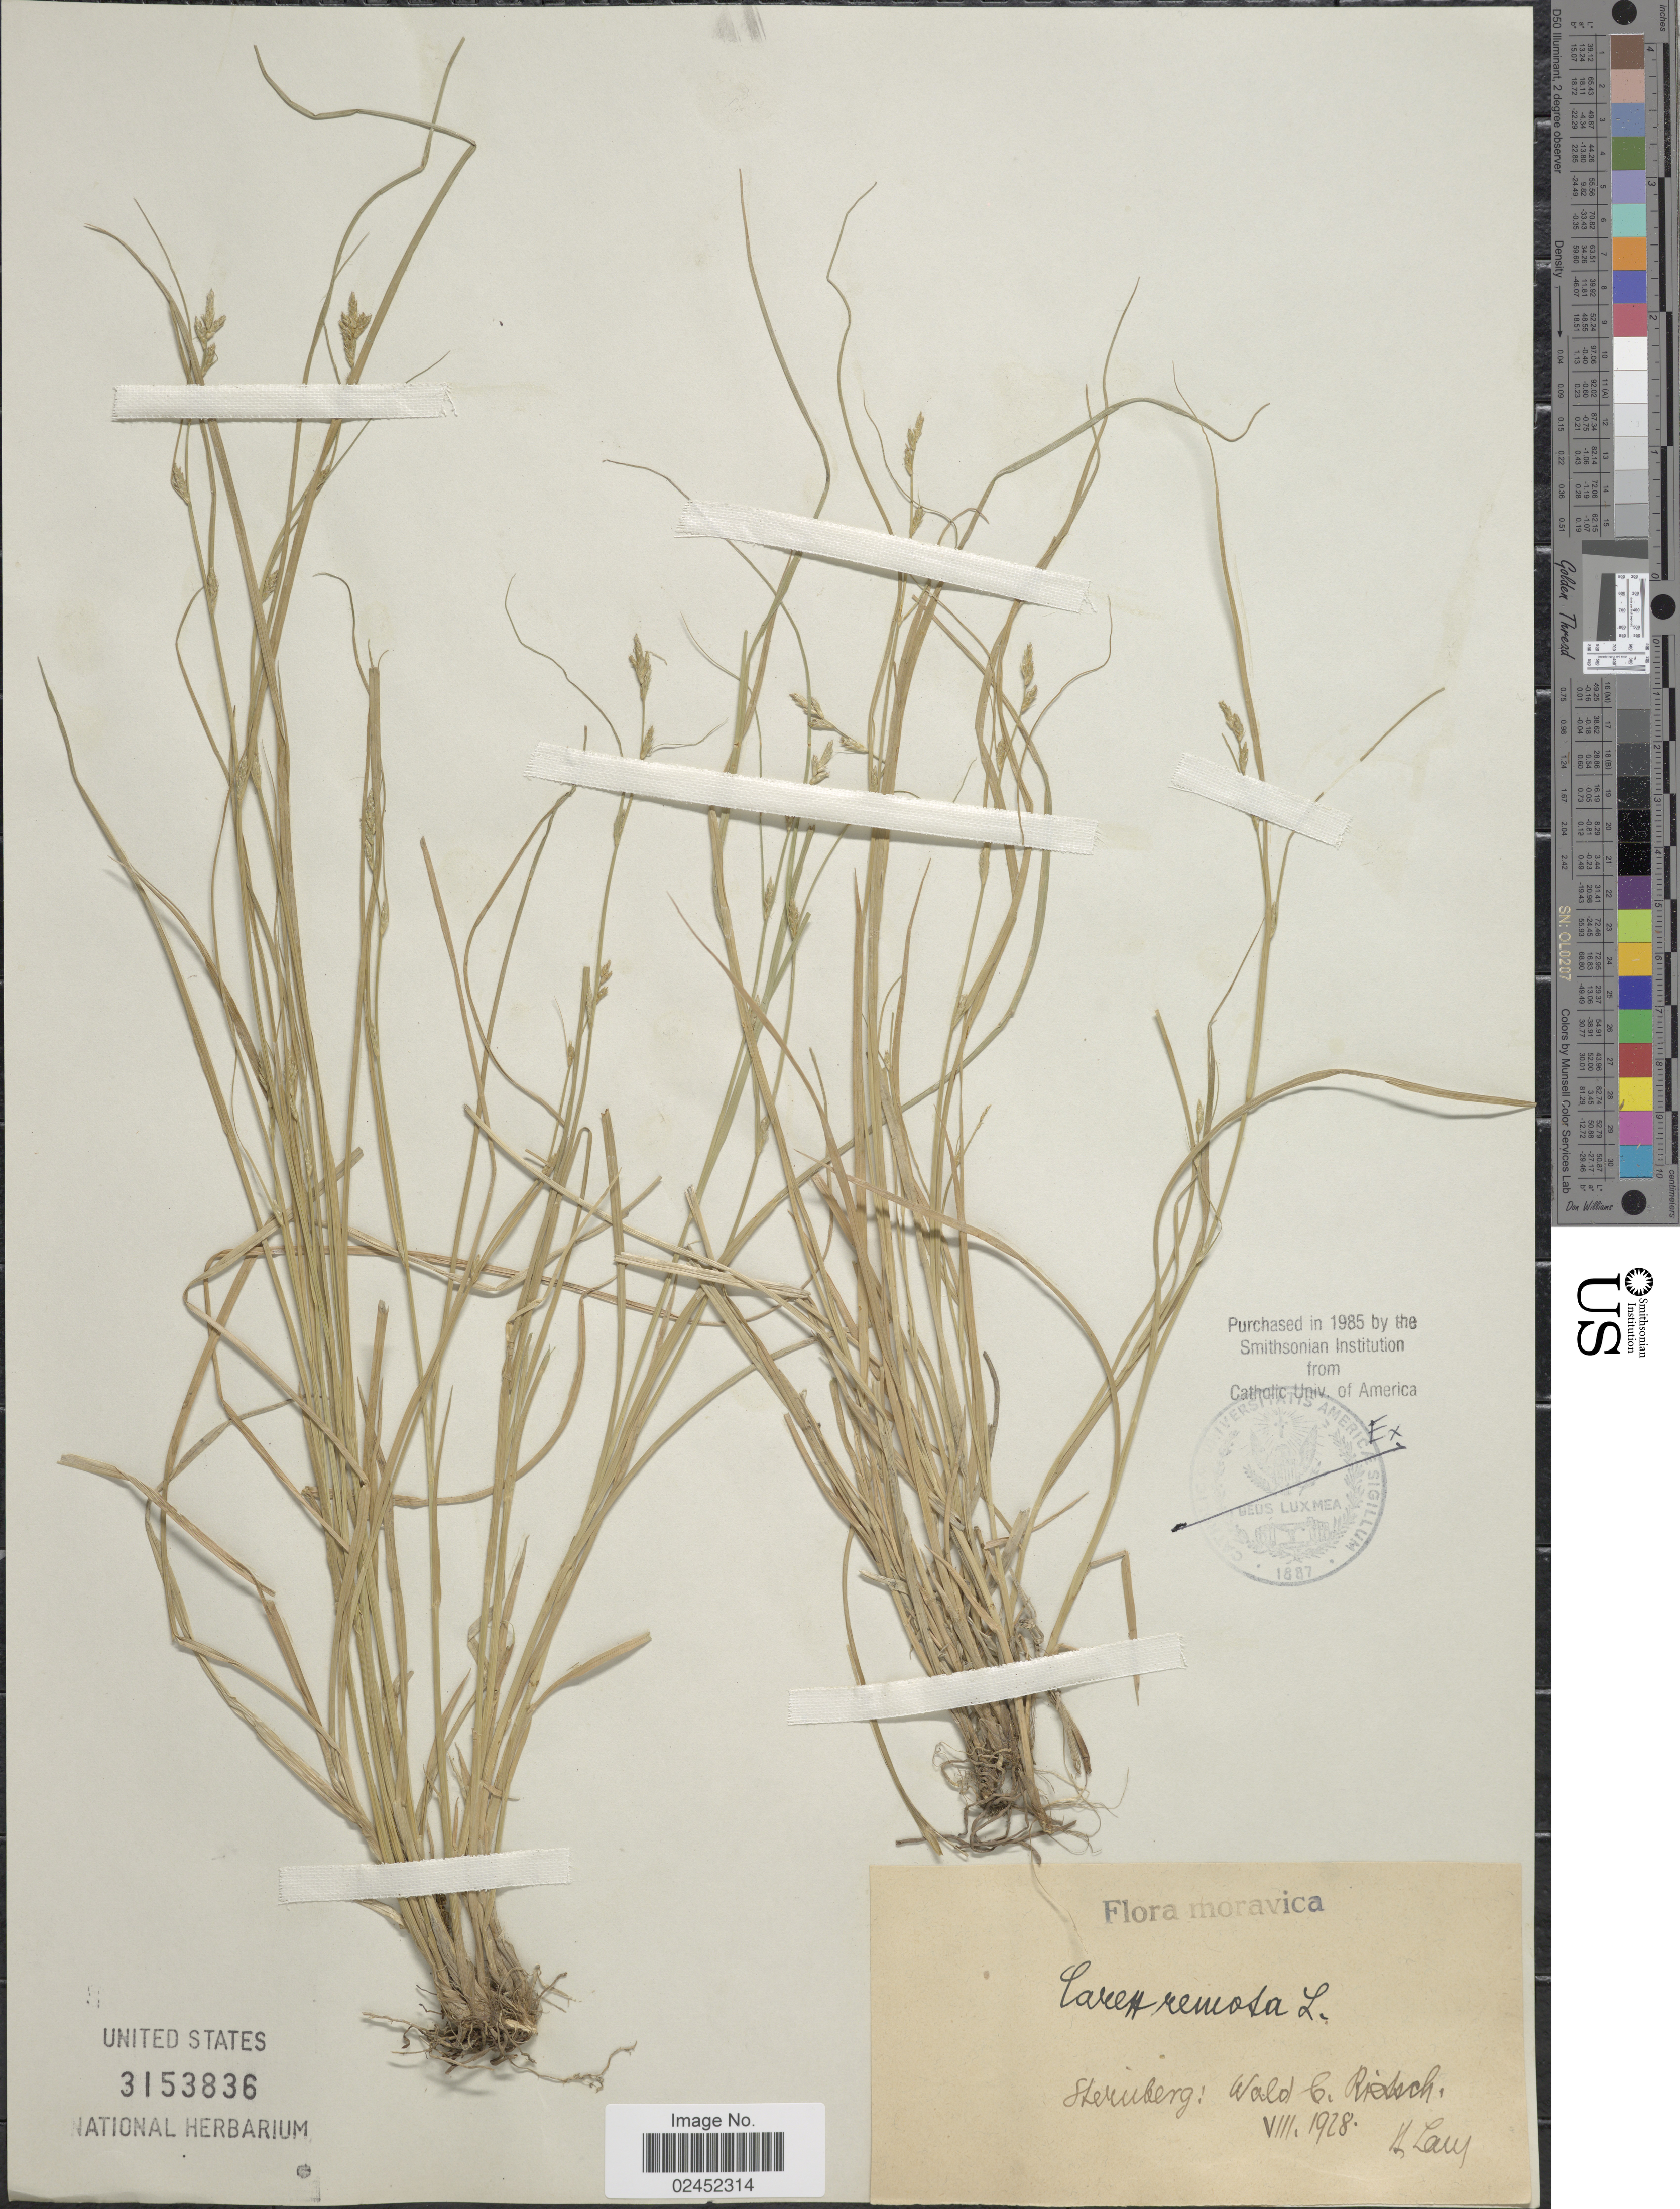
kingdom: Plantae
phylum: Tracheophyta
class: Liliopsida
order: Poales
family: Cyperaceae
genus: Carex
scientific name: Carex remota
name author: L.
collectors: H. Laus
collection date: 1928-08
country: Czechia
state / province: Olomouc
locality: Moravica, Sternberg: Wald b, Rietsch.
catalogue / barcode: US 3153836